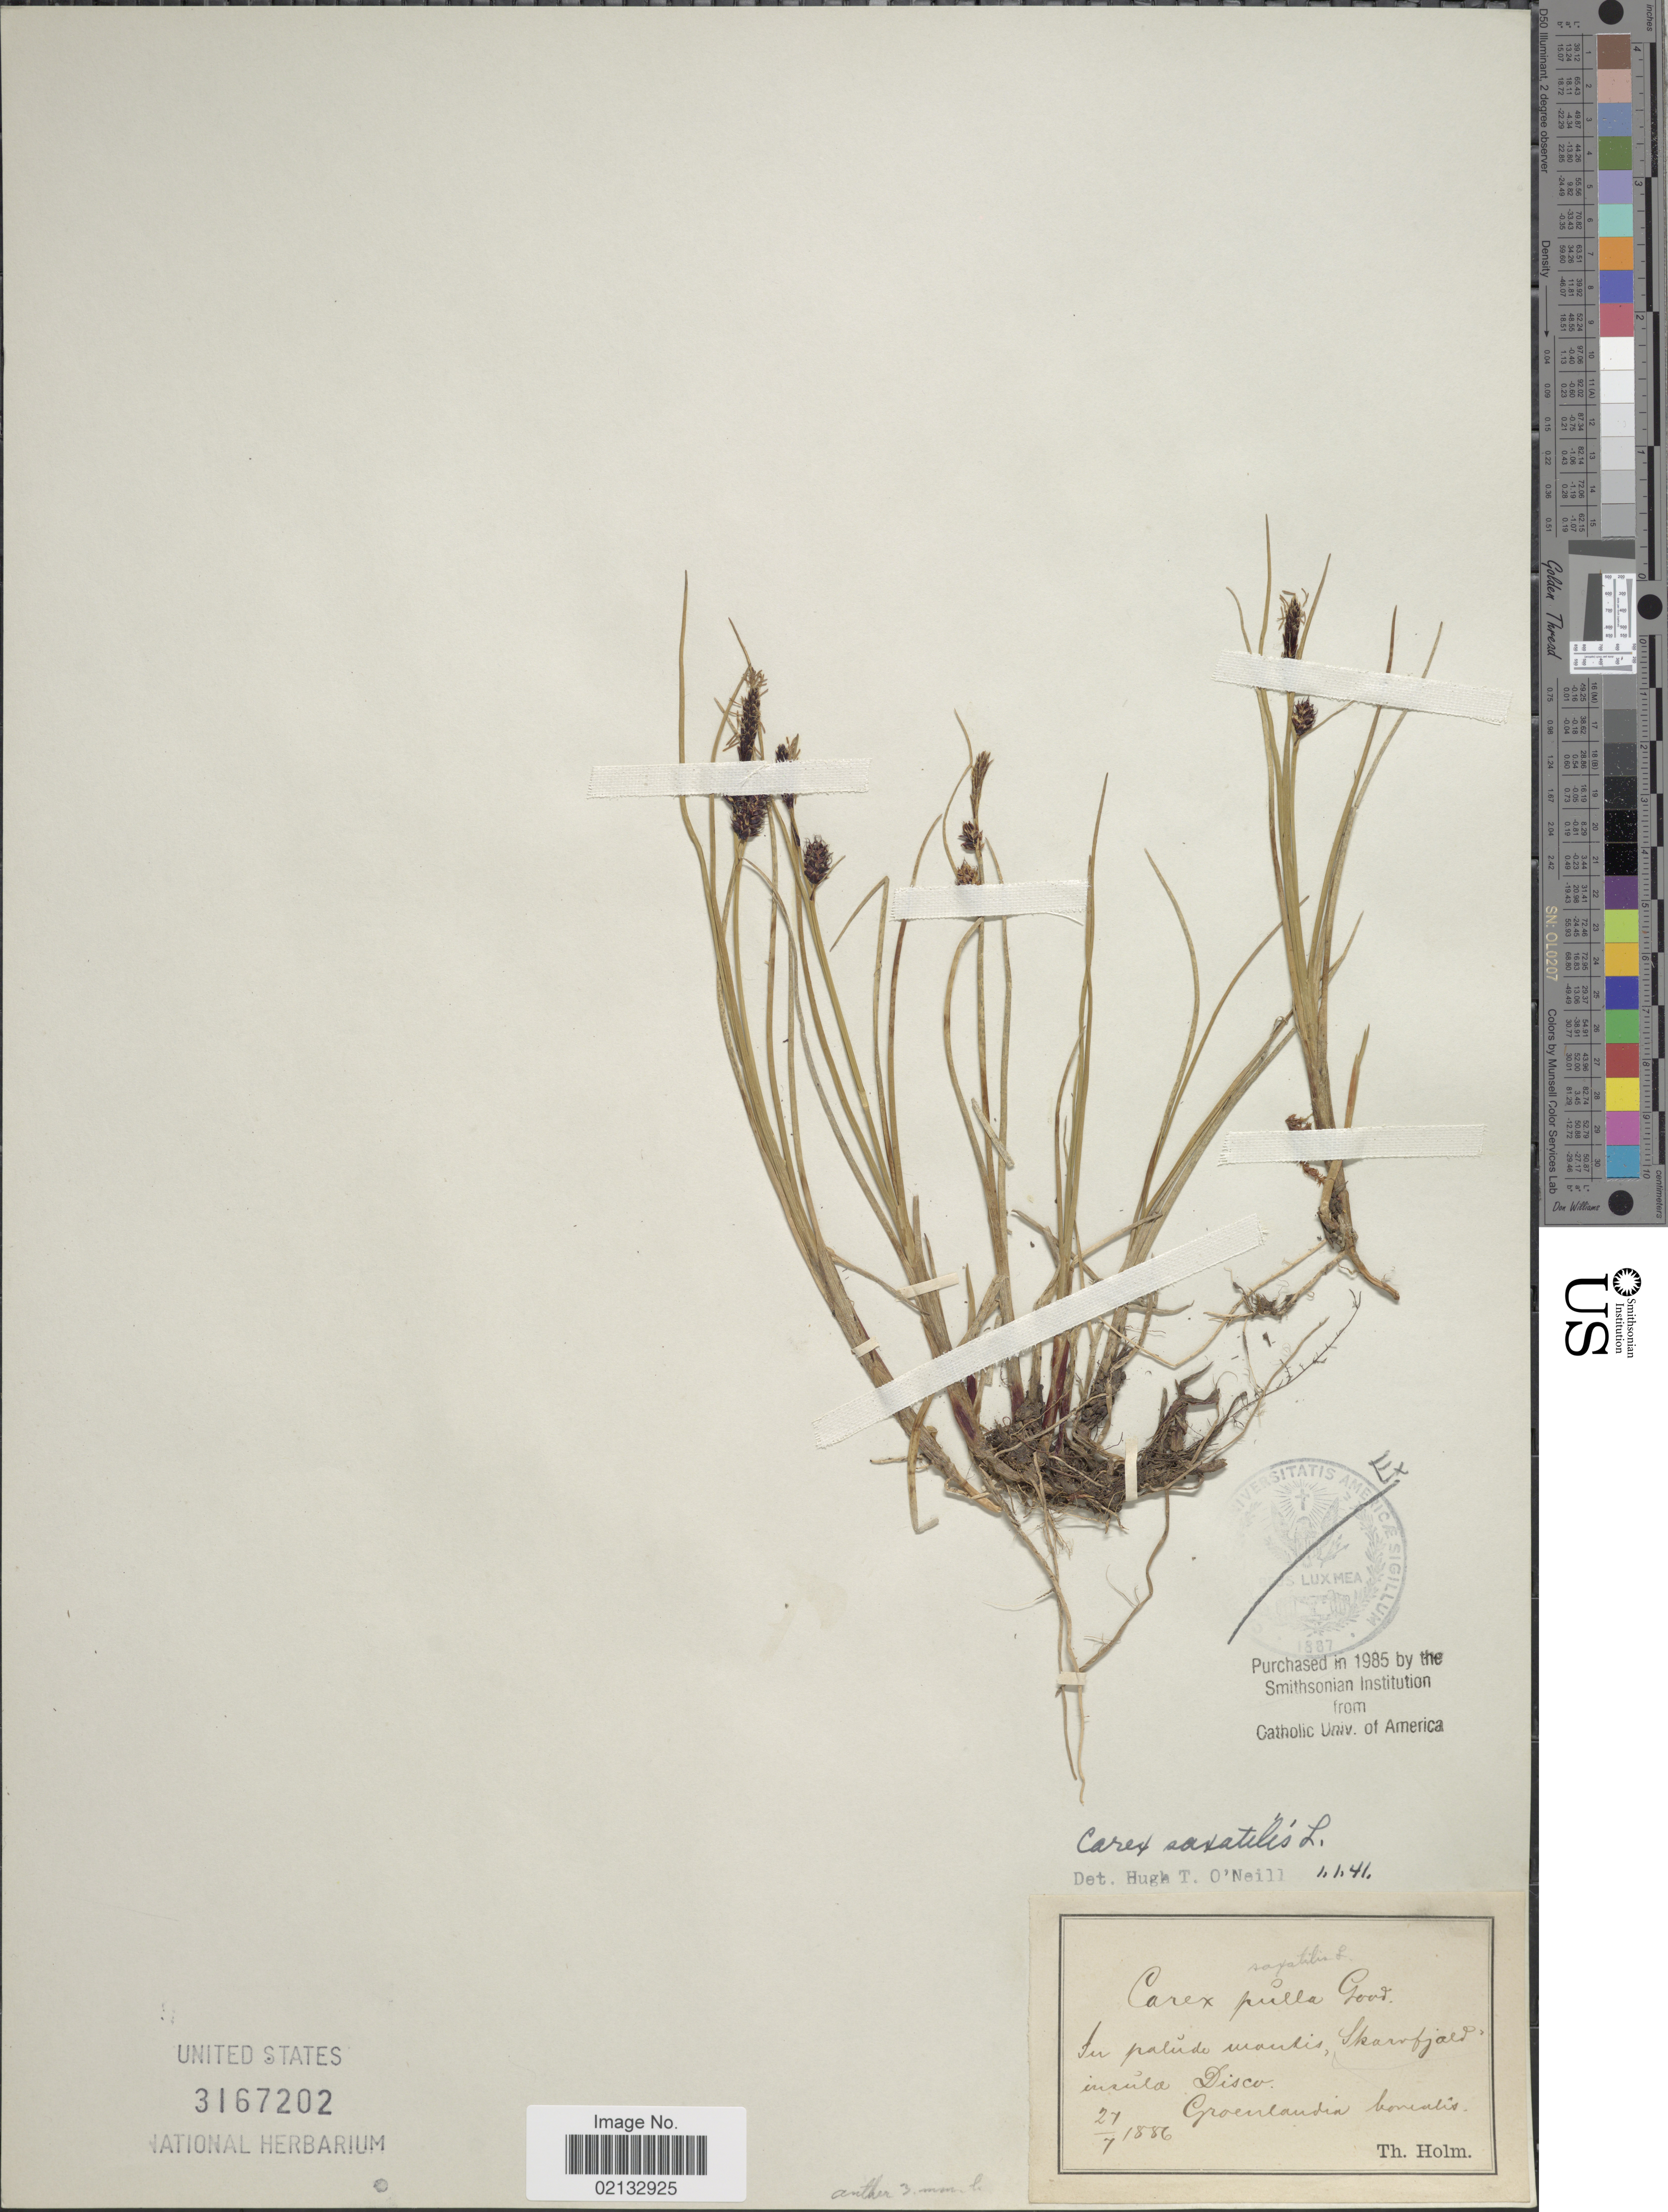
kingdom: Plantae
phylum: Tracheophyta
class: Liliopsida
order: Poales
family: Cyperaceae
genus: Carex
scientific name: Carex saxatilis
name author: L.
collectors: T. Holm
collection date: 1886-07-27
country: Greenland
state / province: Qeqertalik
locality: In palude mantis, Skarvfjord insula. Disco. Groenlandia borealis, Qaasuitsup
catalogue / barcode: US 3167202